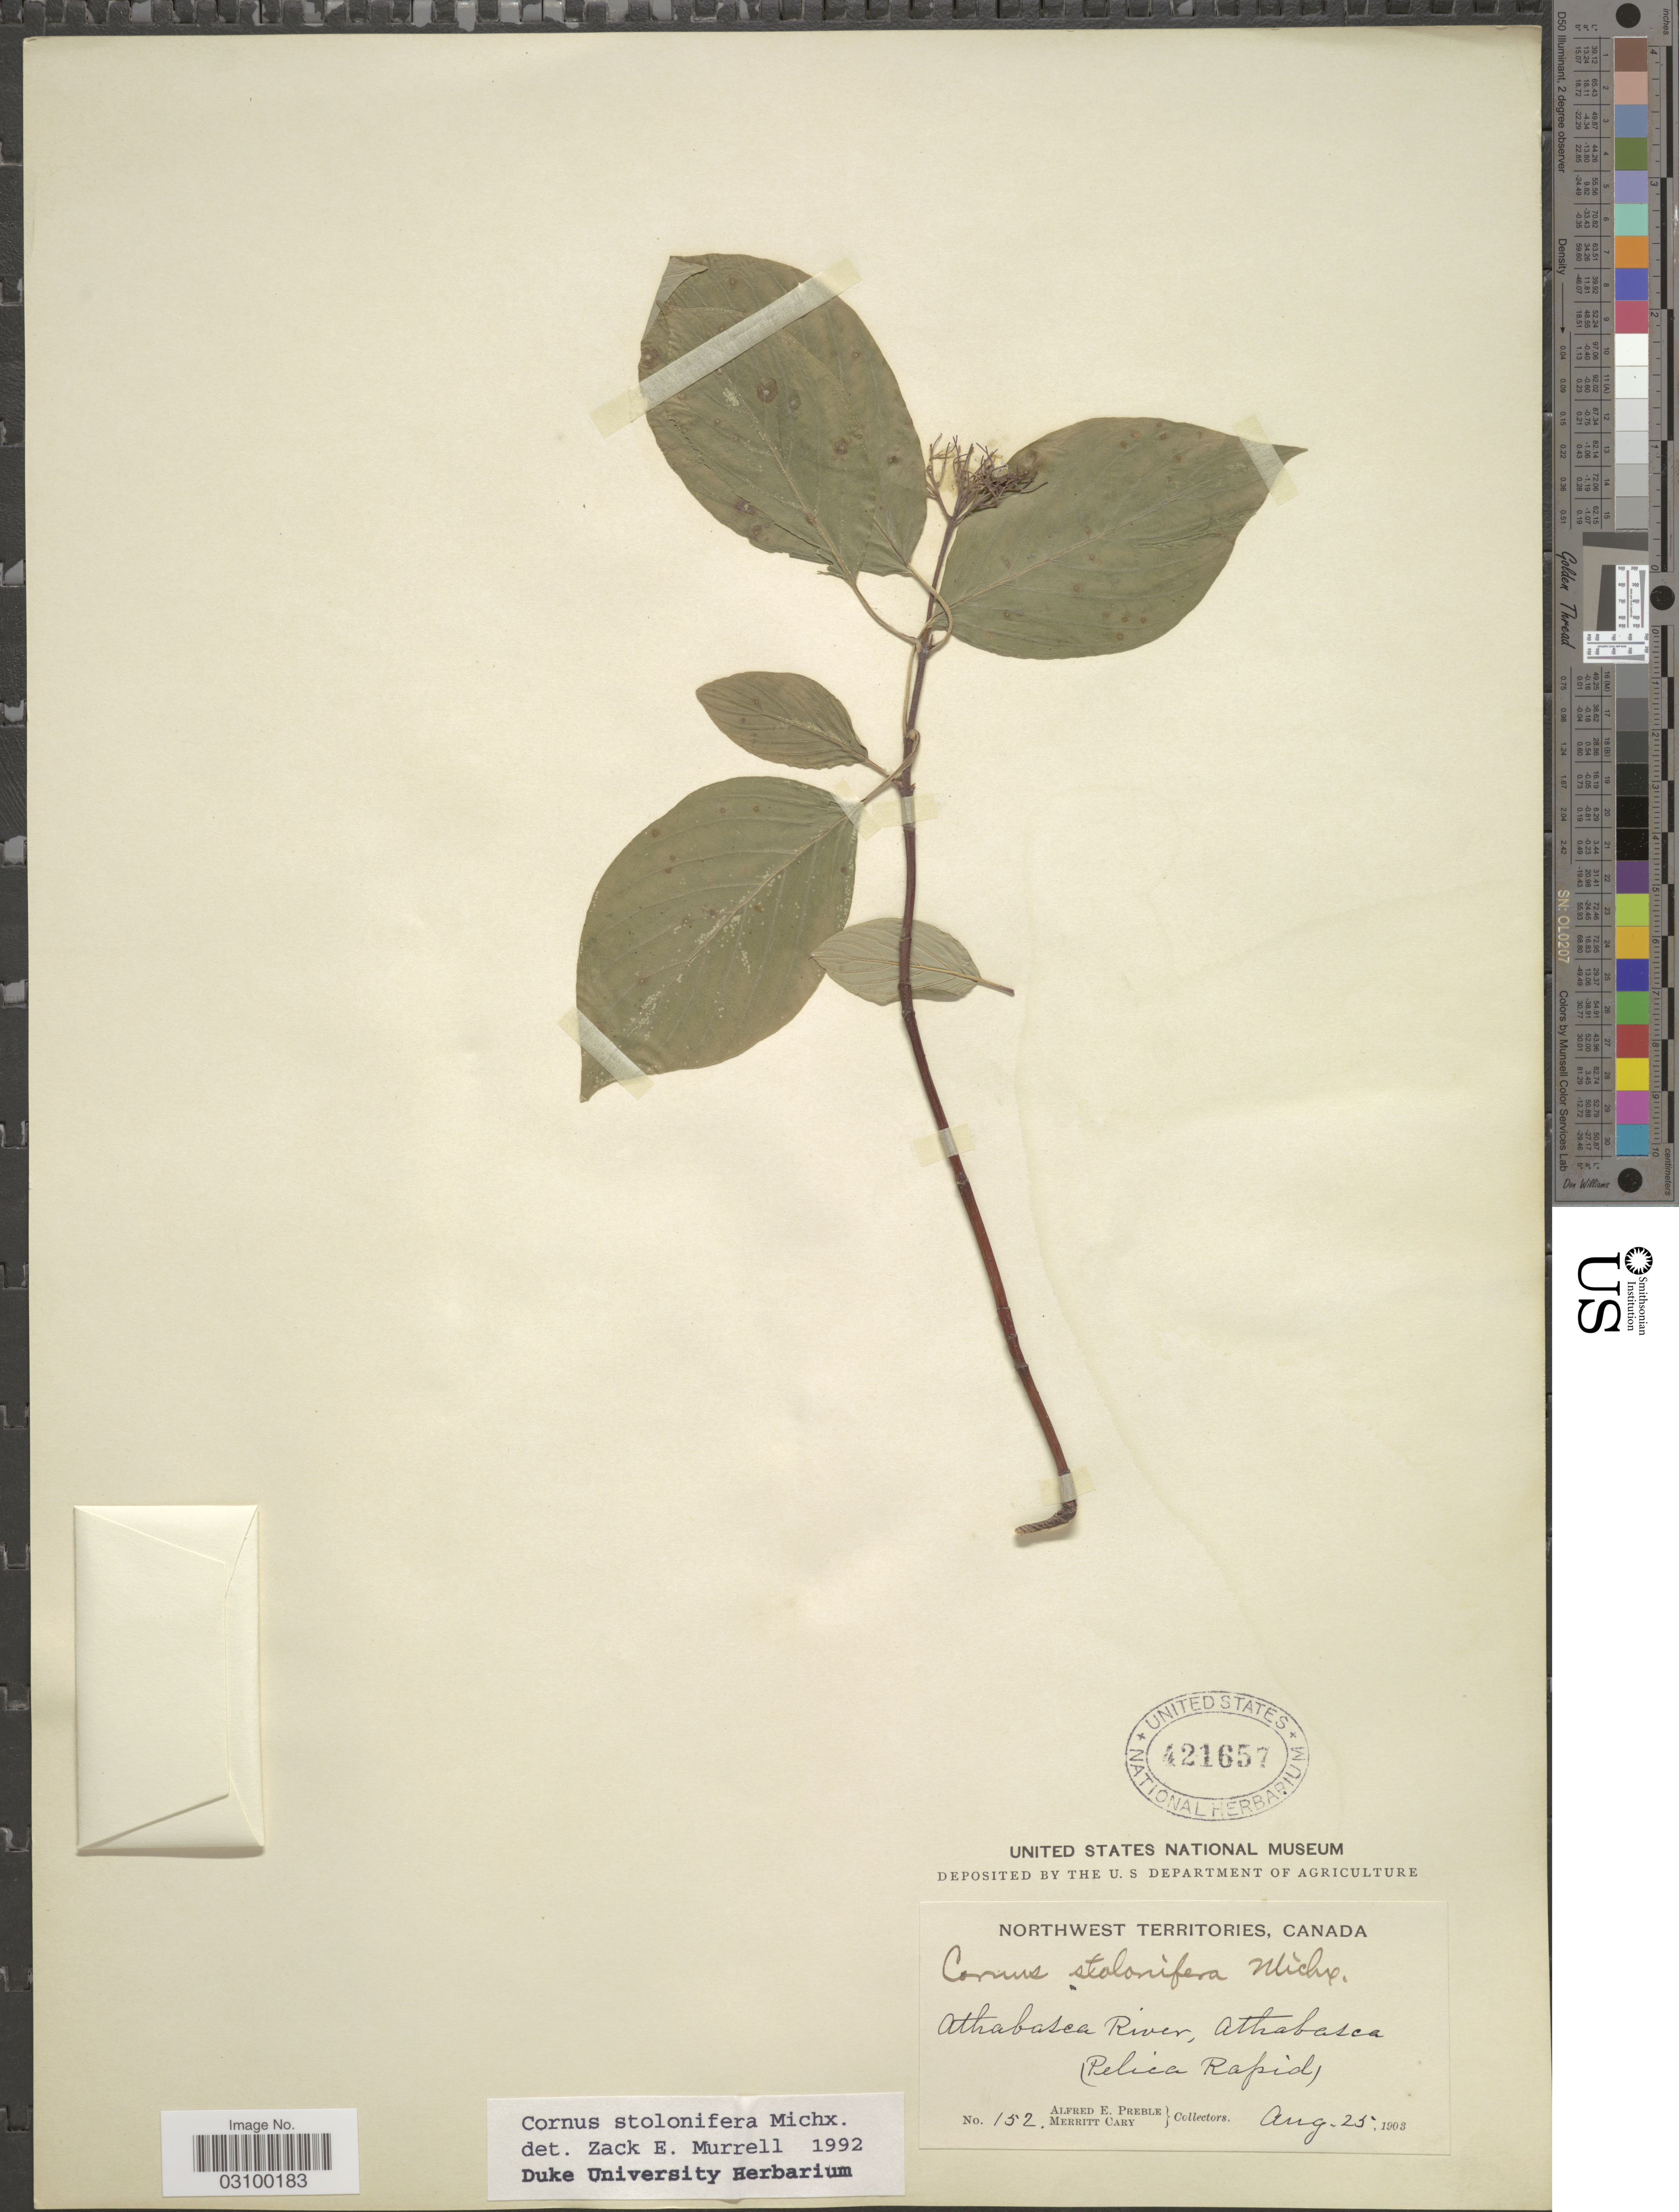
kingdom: Plantae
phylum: Tracheophyta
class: Magnoliopsida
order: Cornales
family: Cornaceae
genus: Cornus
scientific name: Cornus sericea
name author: L.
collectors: A. Preble & M. Cary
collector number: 152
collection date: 1903-08-25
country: Canada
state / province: Northwest Territories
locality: Athabasca River, Athabasca (Pelica Rapid).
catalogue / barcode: US 421657